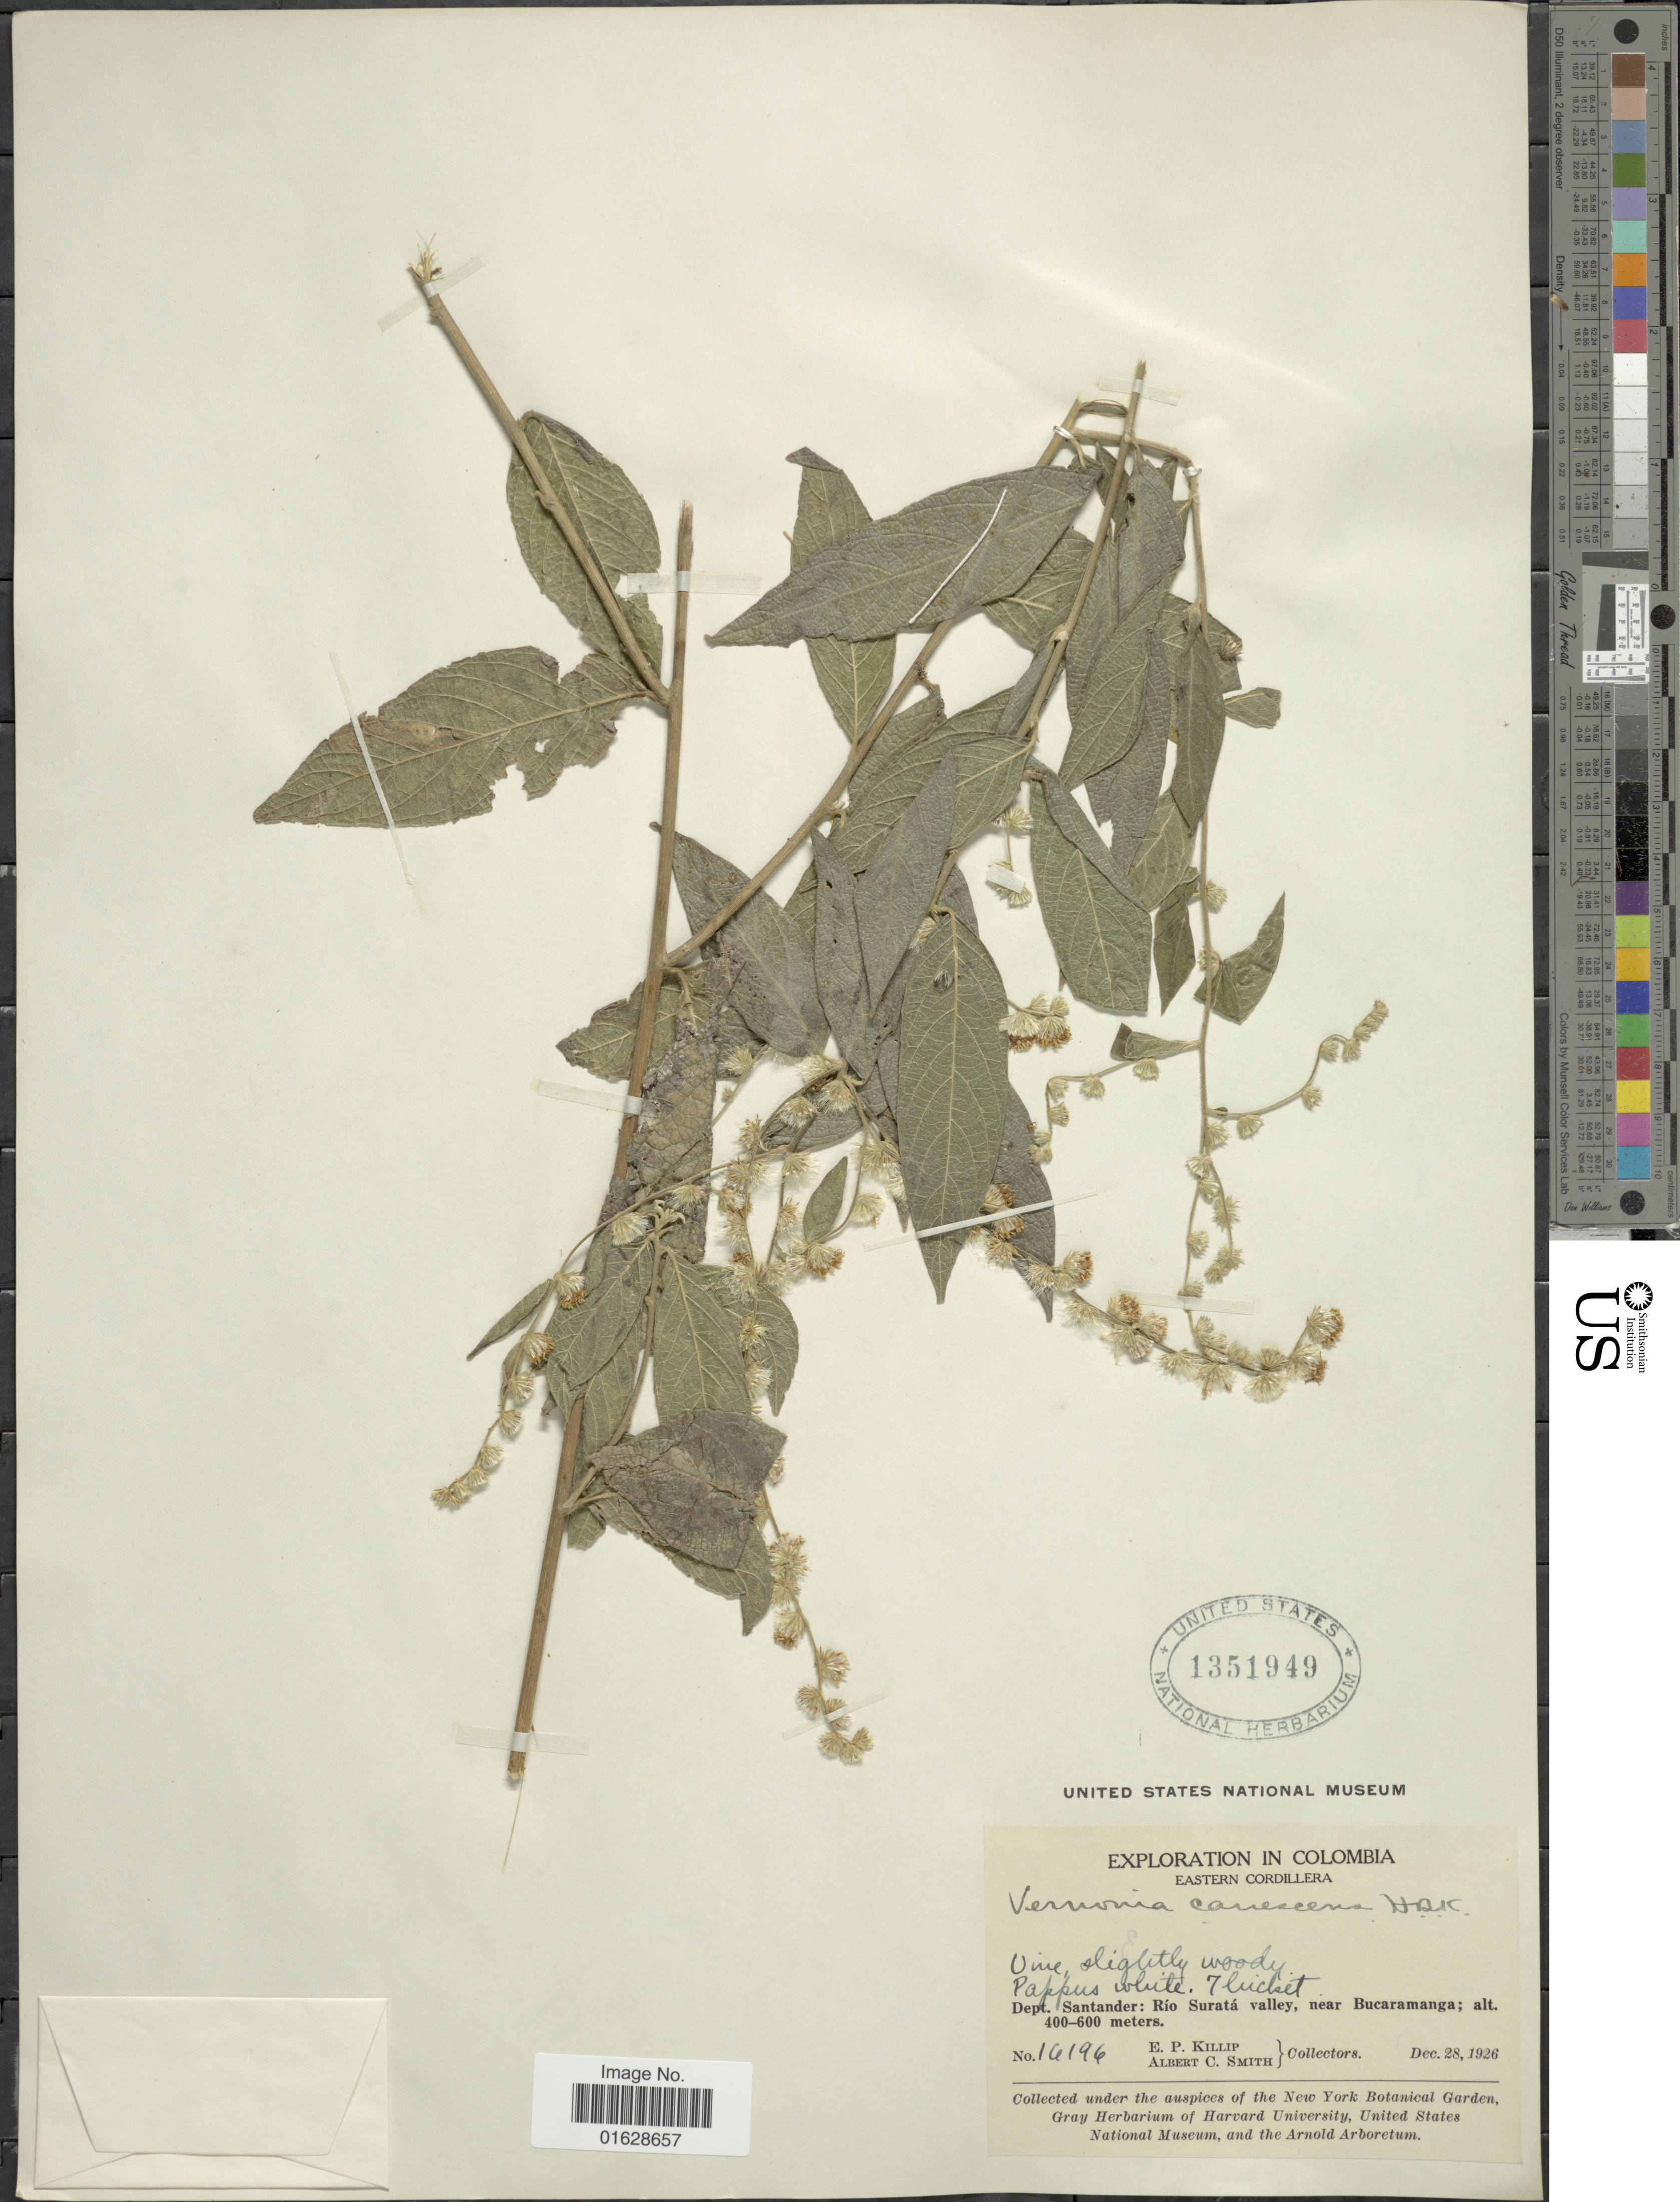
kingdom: Plantae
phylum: Tracheophyta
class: Magnoliopsida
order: Asterales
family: Asteraceae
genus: Lepidaploa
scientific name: Lepidaploa canescens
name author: (Kunth) H. Rob.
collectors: E. P. Killip & A. C. Smith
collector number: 16196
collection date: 1926-12-28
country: Colombia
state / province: Santander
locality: Colombia. Eastern Cordillera. Dept. Santander: Rio Surata valley, near Bucaramanga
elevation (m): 400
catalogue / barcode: US 1351949